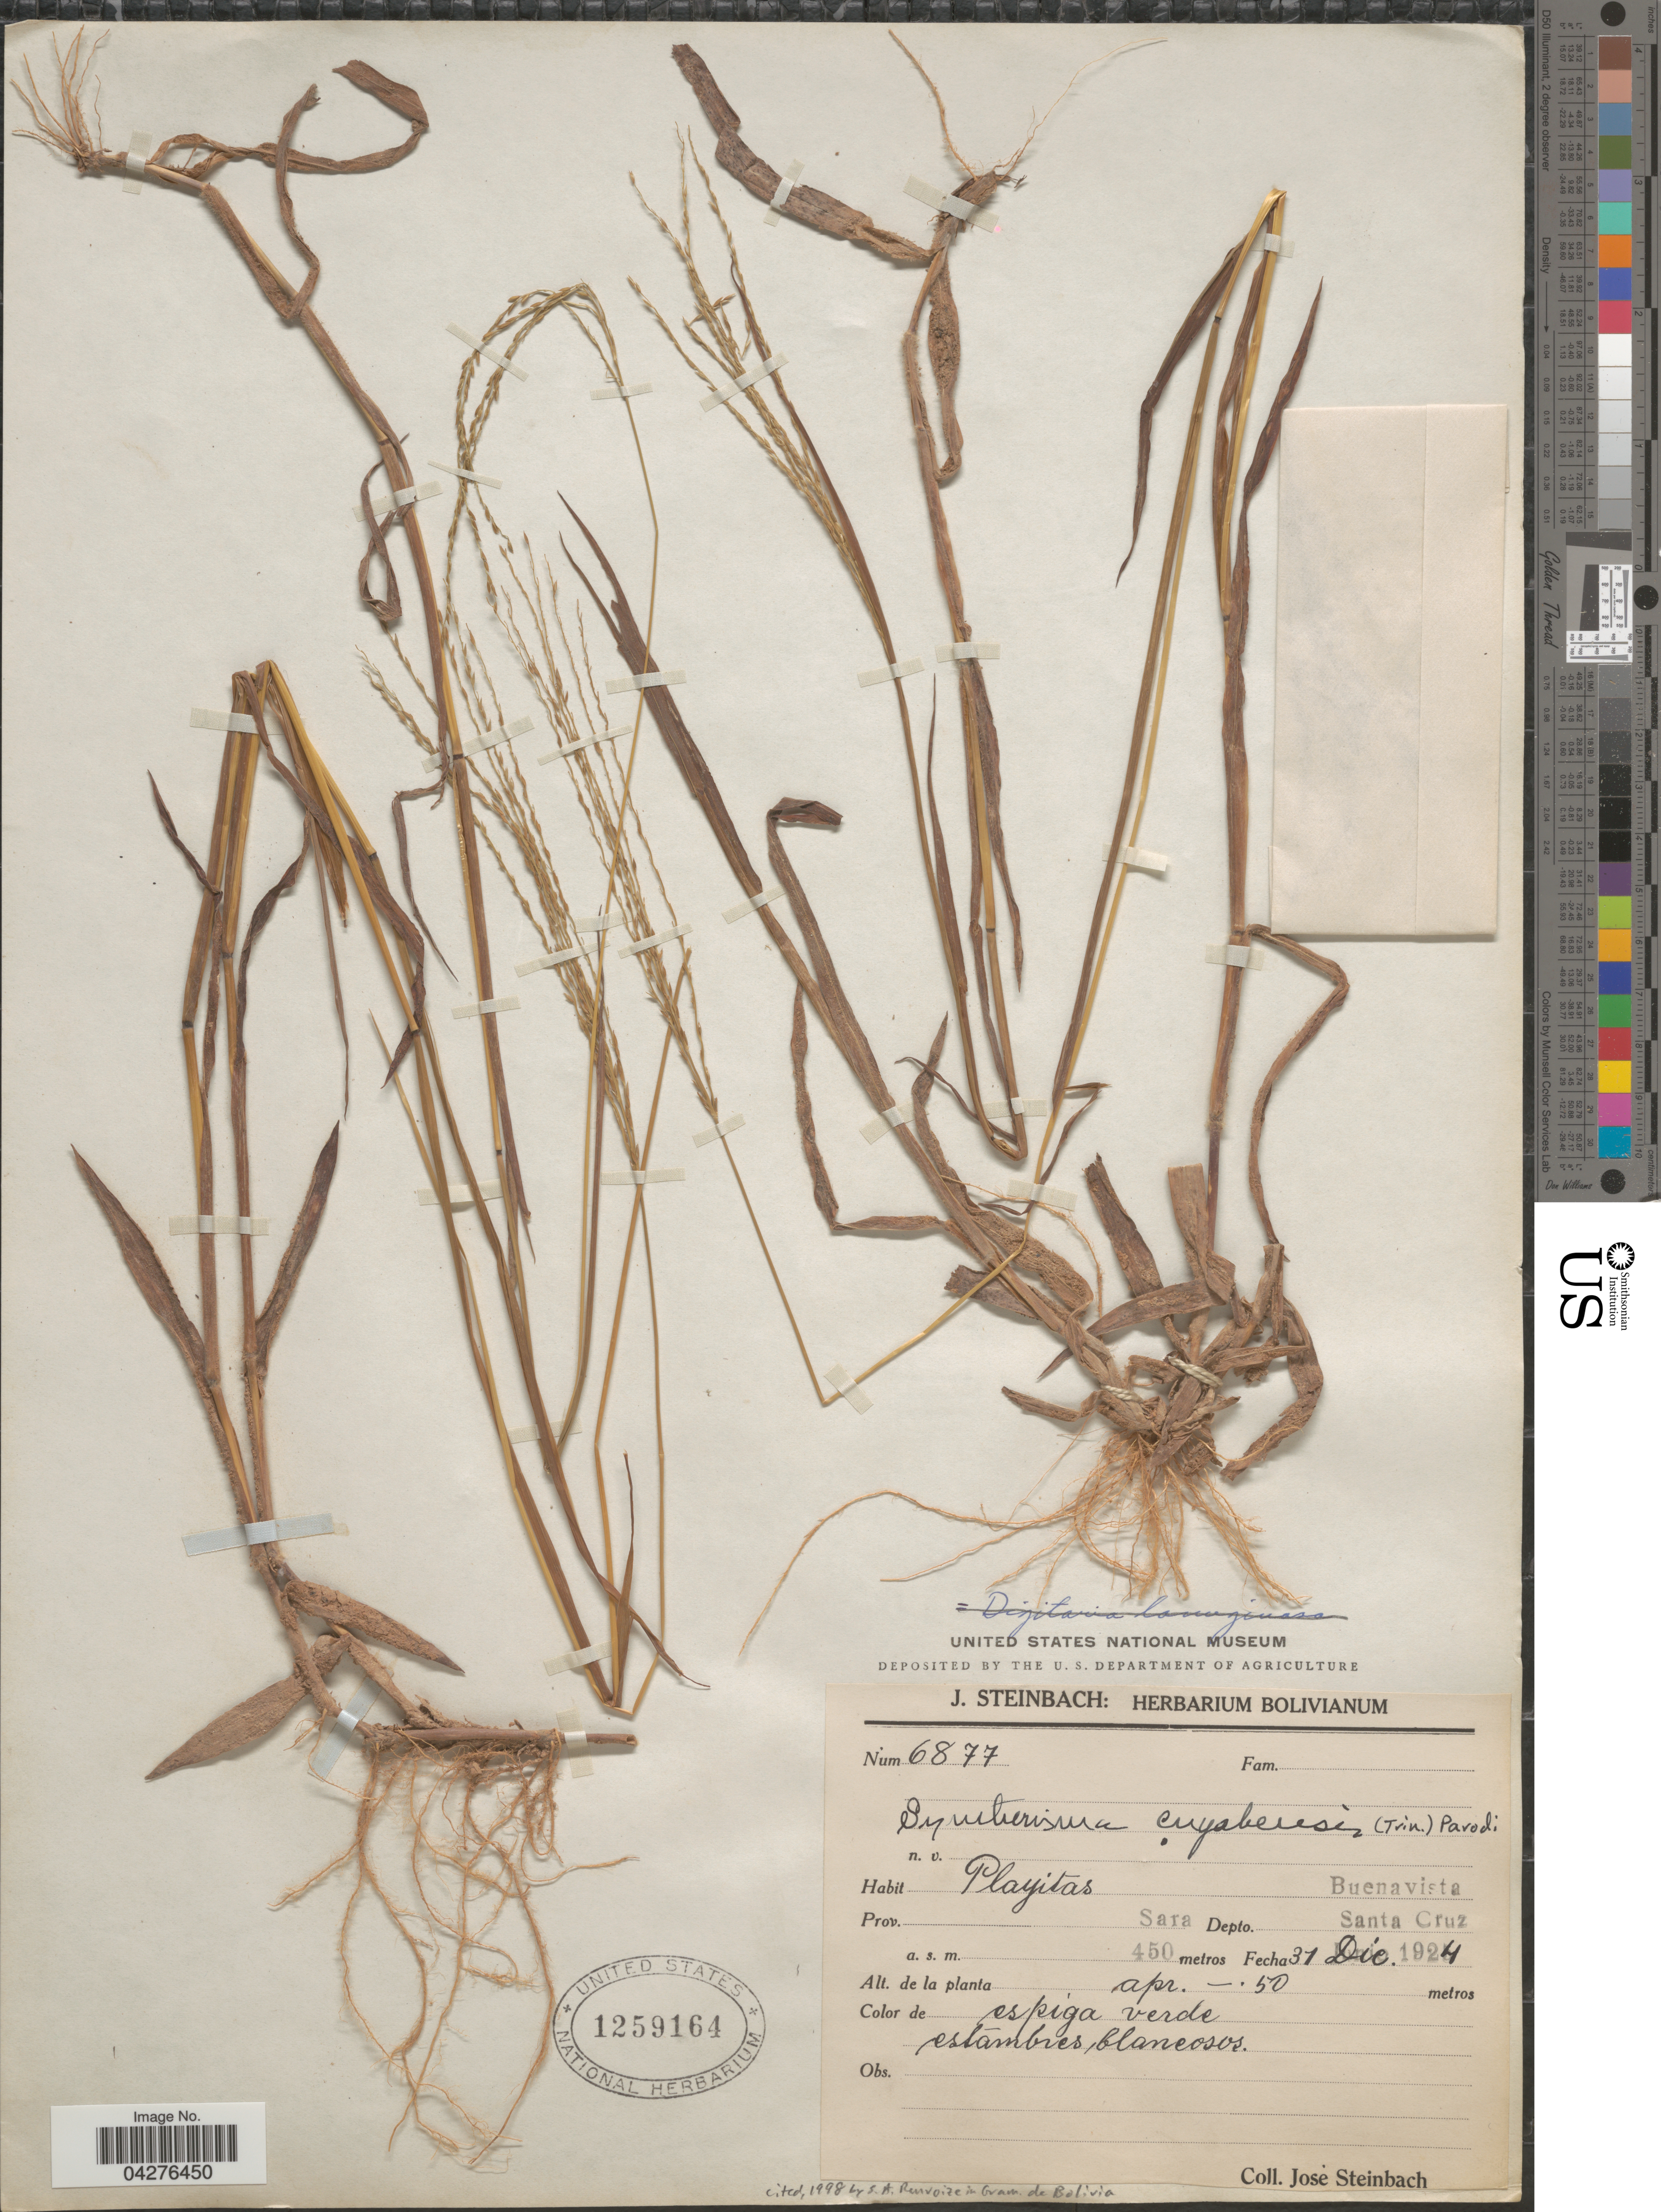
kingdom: Plantae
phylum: Tracheophyta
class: Liliopsida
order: Poales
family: Poaceae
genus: Digitaria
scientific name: Digitaria cuyabensis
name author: (Trin.) Parodi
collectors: J. Steinbach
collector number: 6877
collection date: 1924-12-31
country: Bolivia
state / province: Santa Cruz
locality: Playitas. Buenavista. Prov. Sara. Depto. Santa Cruz.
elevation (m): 50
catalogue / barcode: US 1259164